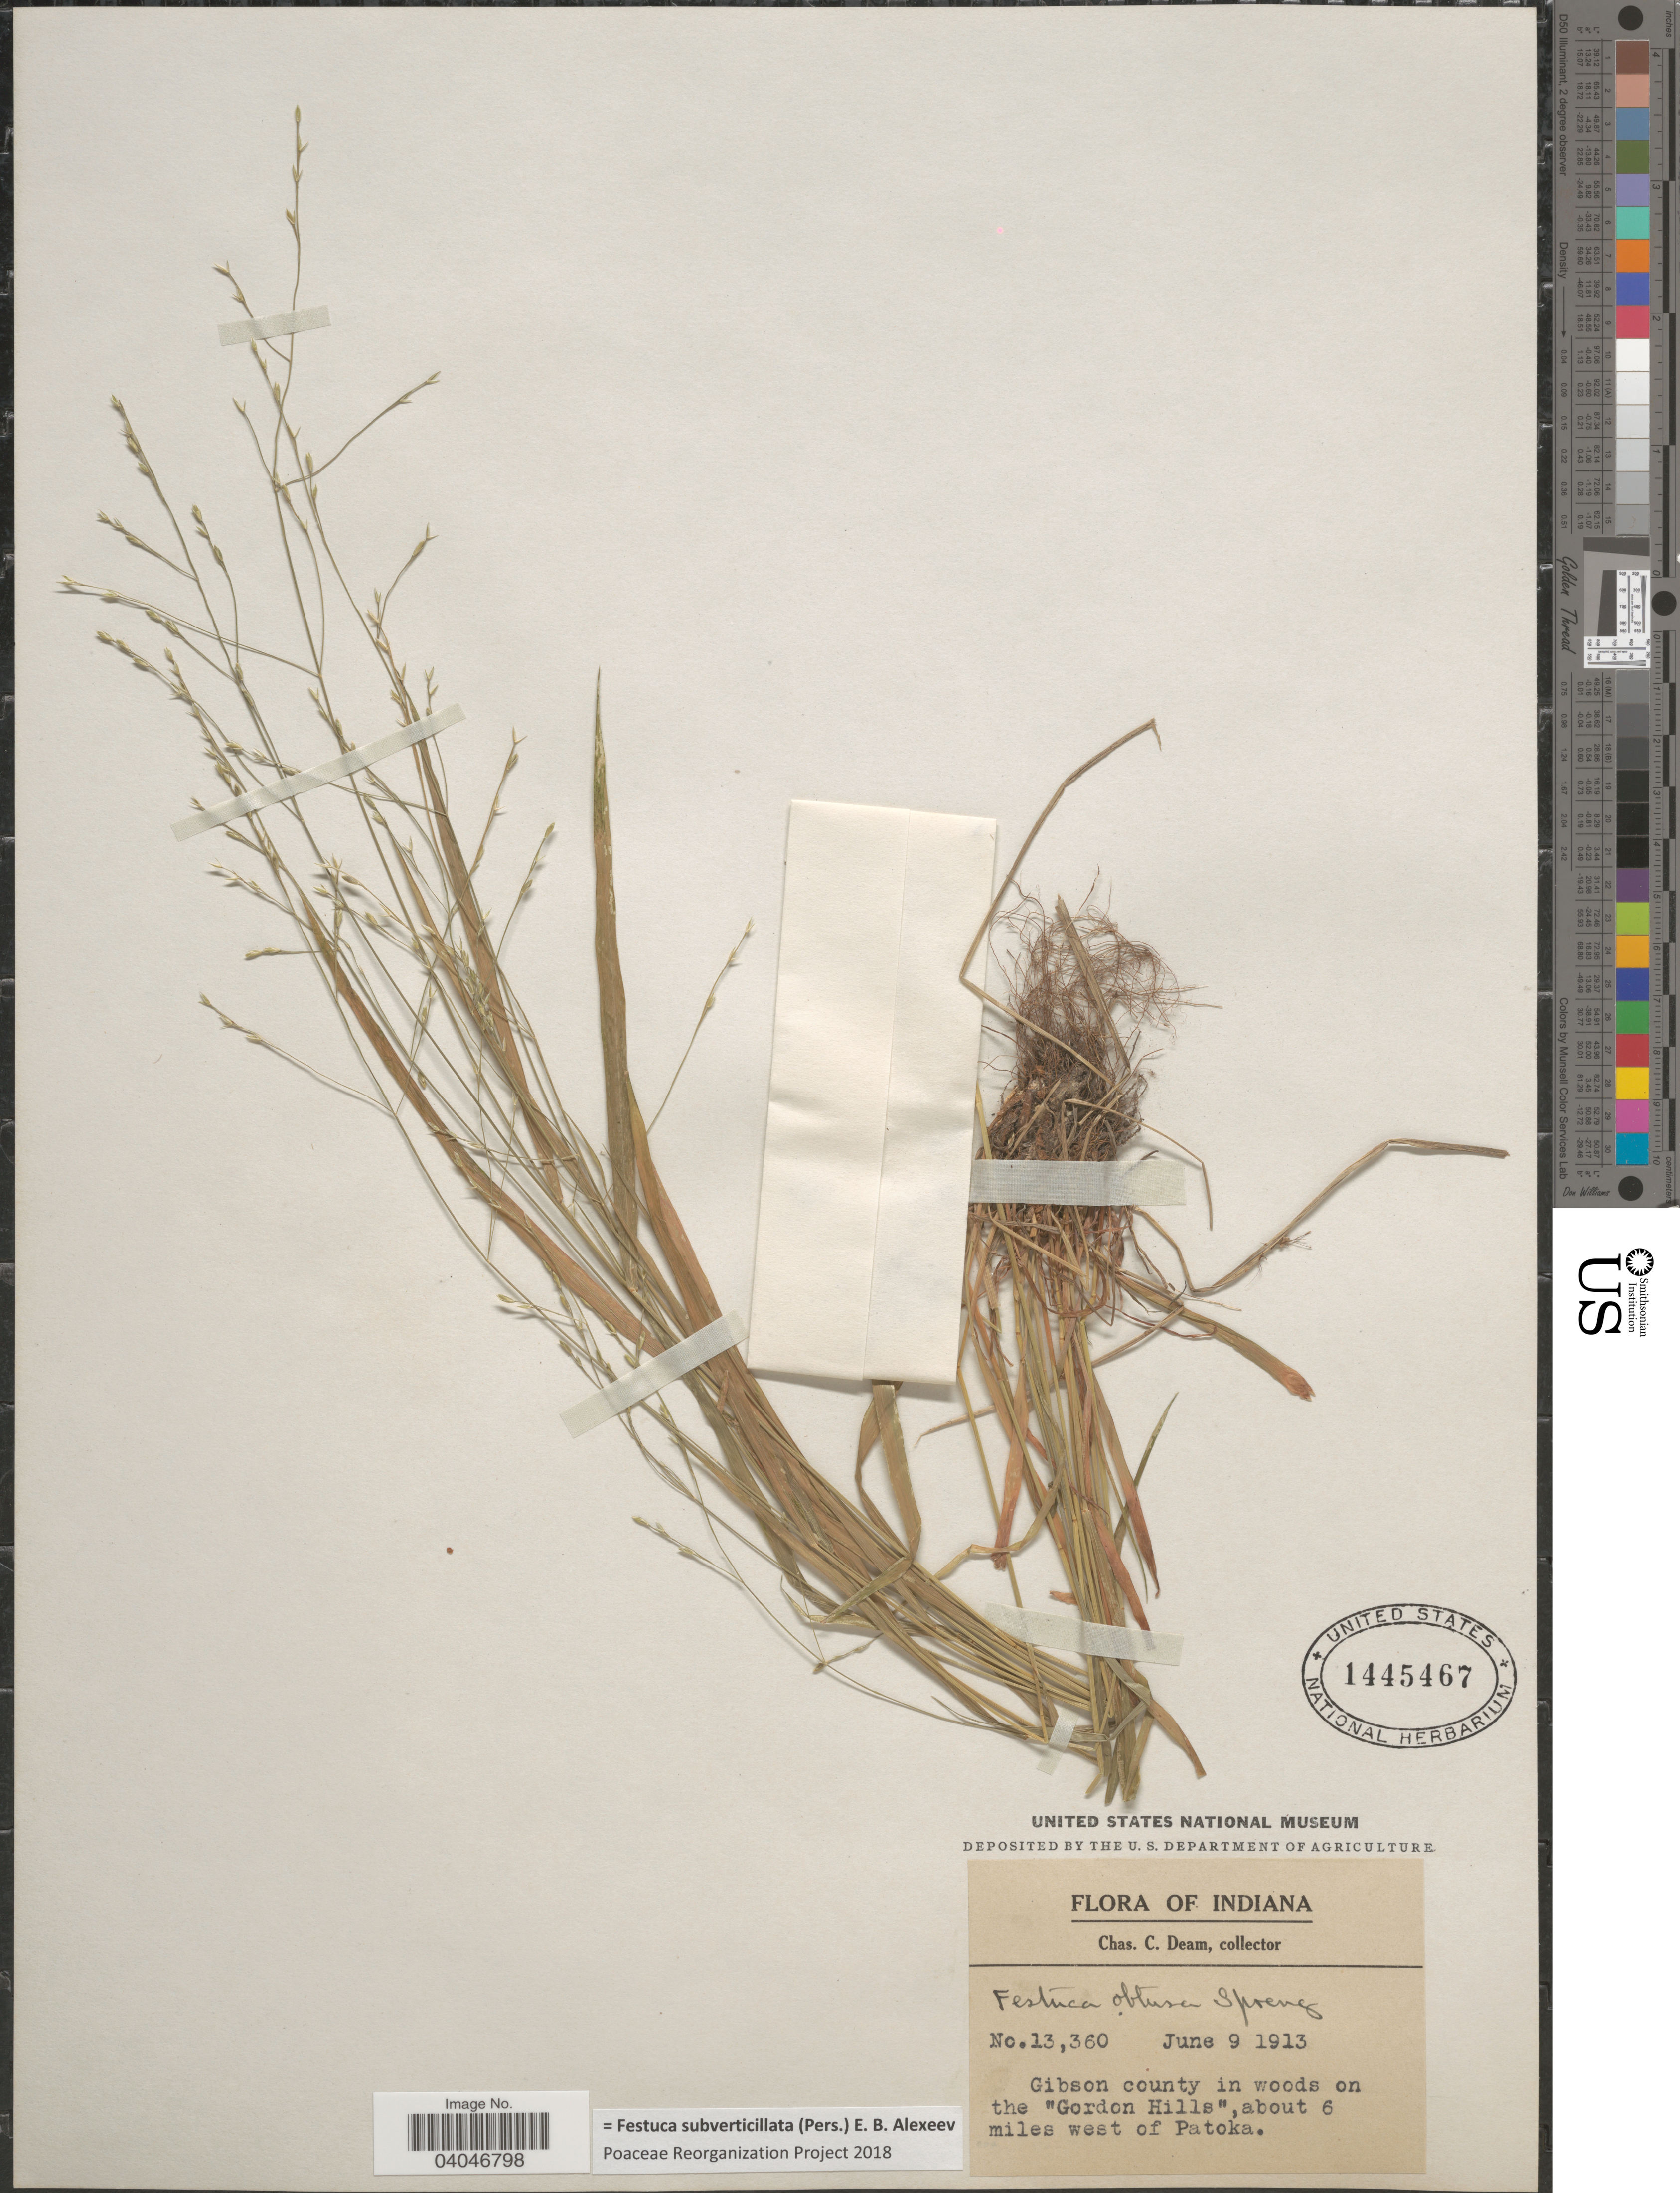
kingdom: Plantae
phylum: Tracheophyta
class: Liliopsida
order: Poales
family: Poaceae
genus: Festuca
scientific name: Festuca subverticillata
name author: (Pers.) E.B. Alexeev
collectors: C. C. Deam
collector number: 13360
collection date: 1913-06-09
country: United States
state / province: Indiana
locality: Gibson county in woods on the "Gordon Hills", about 6 miles west of Patoka.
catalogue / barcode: US 1445467